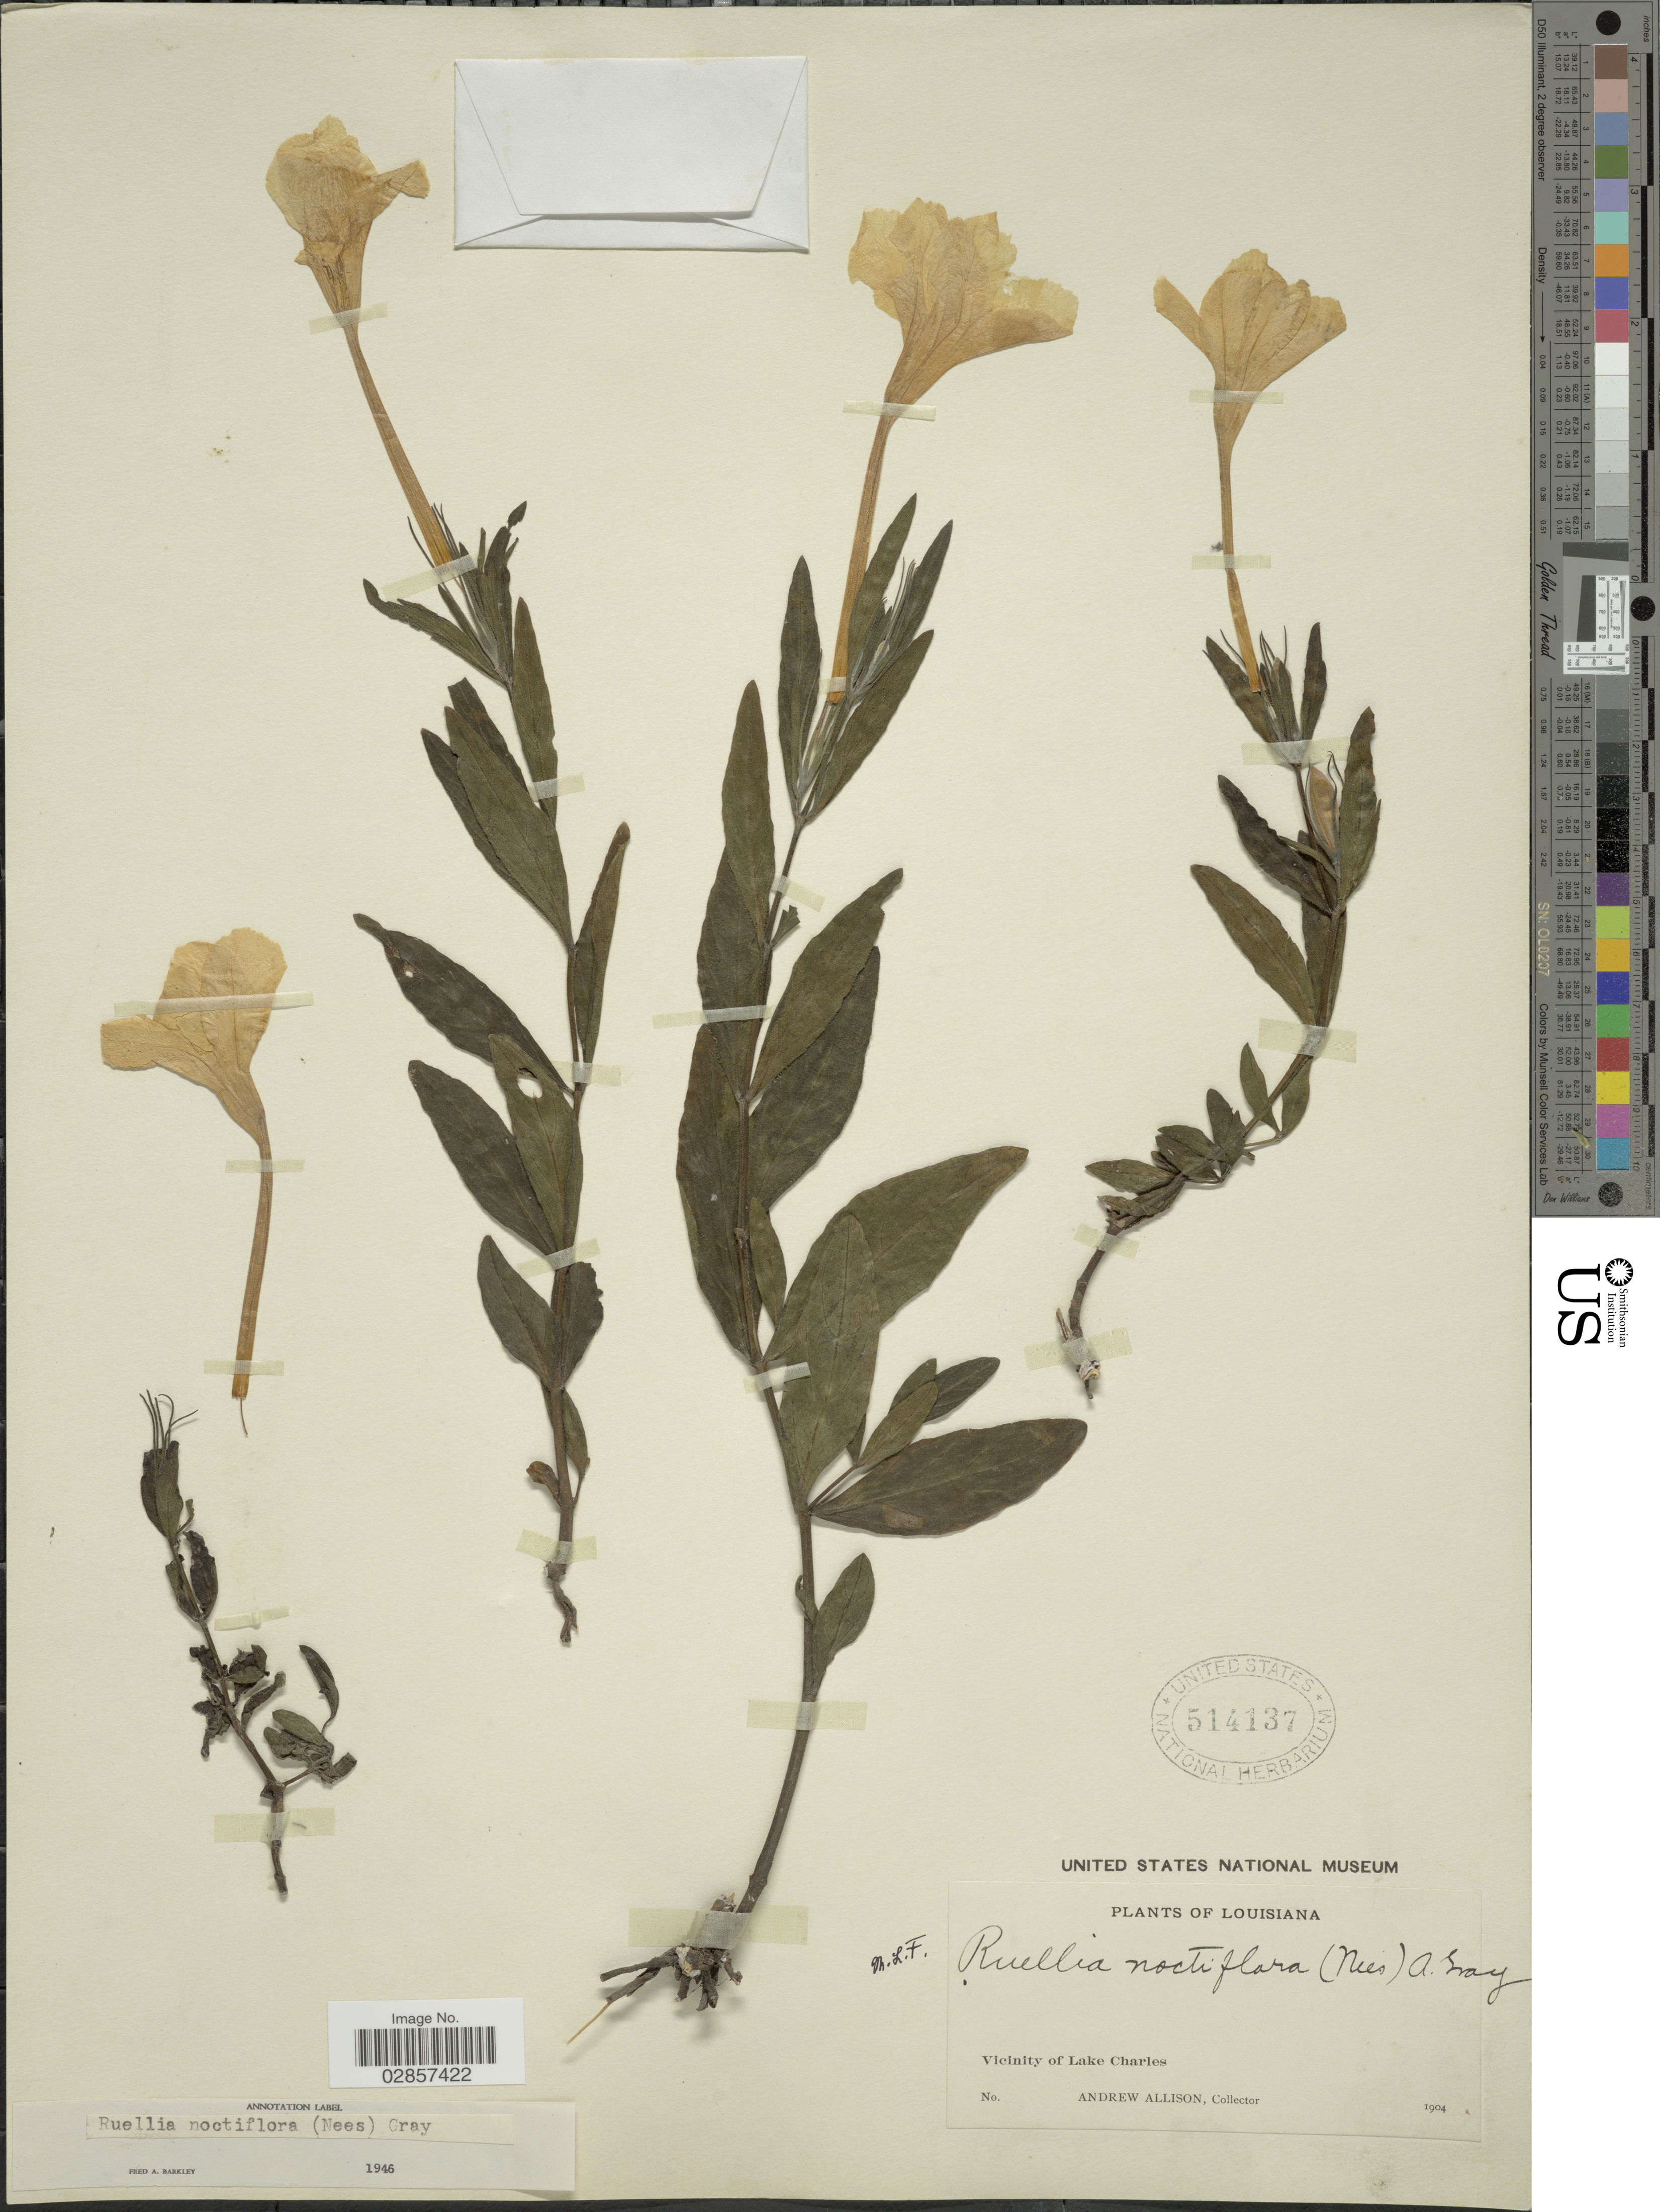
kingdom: Plantae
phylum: Tracheophyta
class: Magnoliopsida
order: Lamiales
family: Acanthaceae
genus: Ruellia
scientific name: Ruellia noctiflora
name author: (Nees) A. Gray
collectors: A. Allison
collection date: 1904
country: United States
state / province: Louisiana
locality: Vicinity of Lake Charles.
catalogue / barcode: US 514137